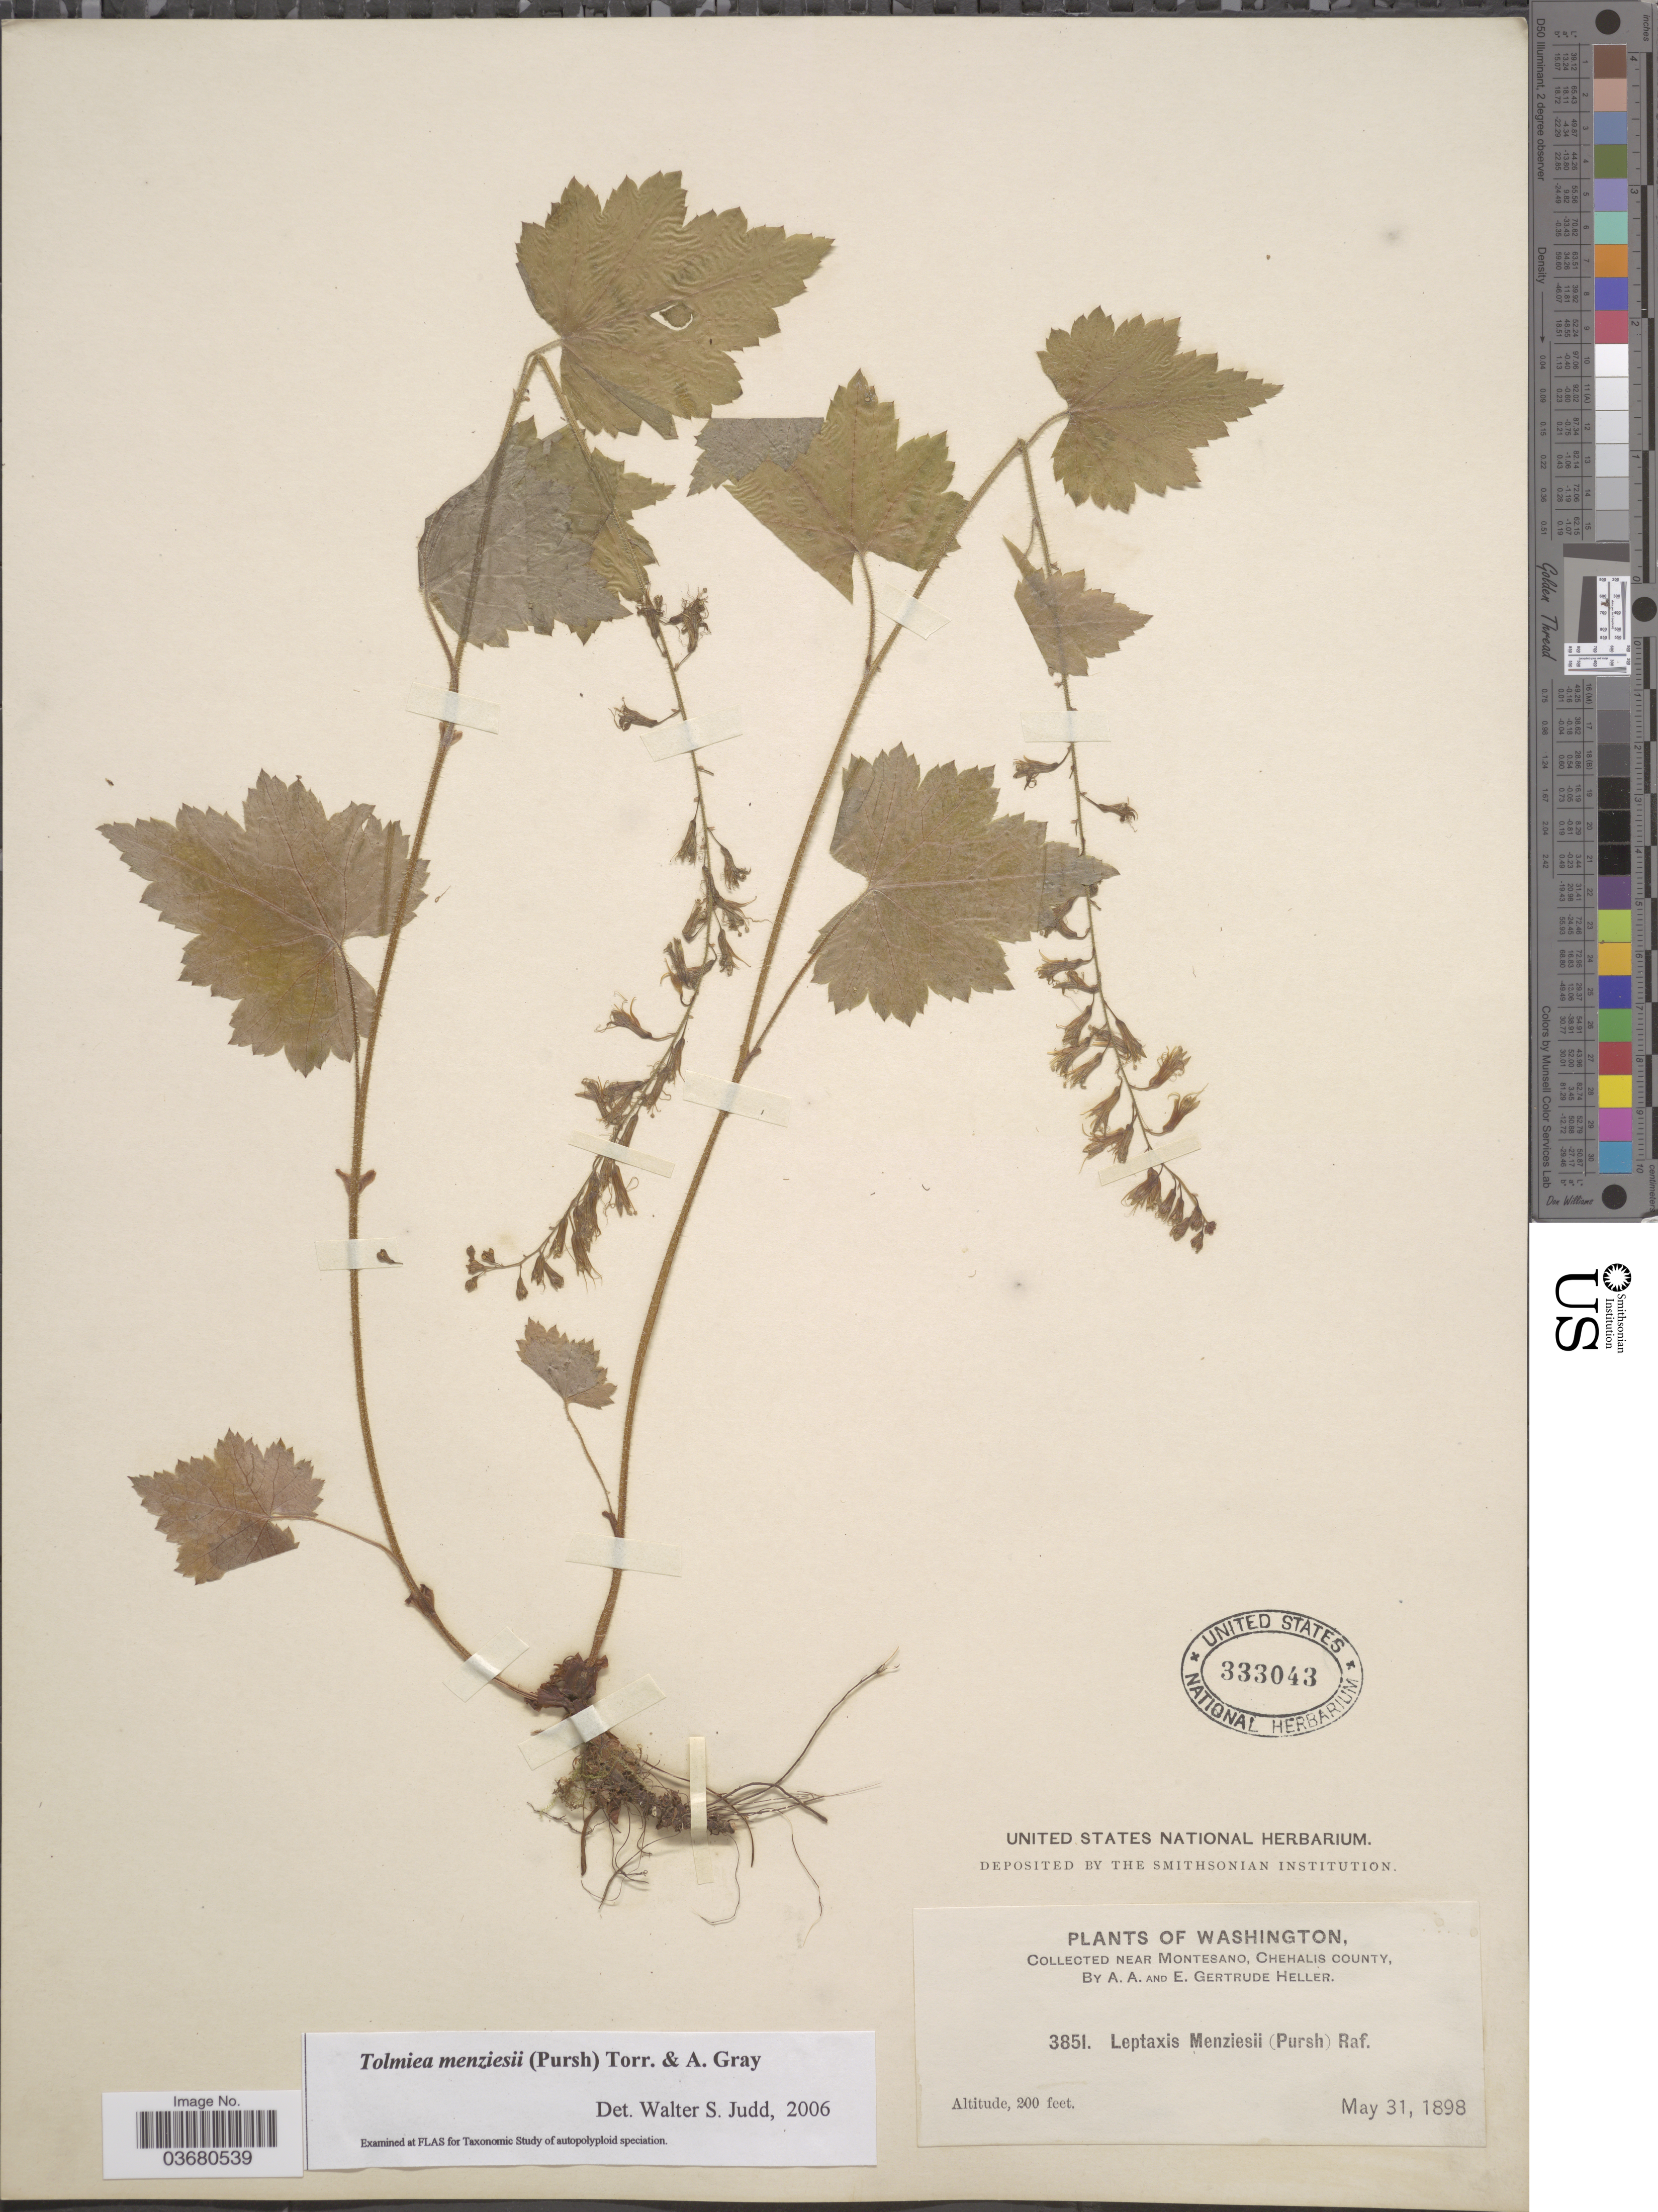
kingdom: Plantae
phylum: Tracheophyta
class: Magnoliopsida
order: Saxifragales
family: Saxifragaceae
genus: Tolmiea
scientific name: Tolmiea menziesii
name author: (Pursh) Torr. & A. Gray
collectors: A. A. Heller & E. G. Heller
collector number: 3851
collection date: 1898-05-31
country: United States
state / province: Washington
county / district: Grays Harbor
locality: Near Montesano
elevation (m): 61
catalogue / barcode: US 333043